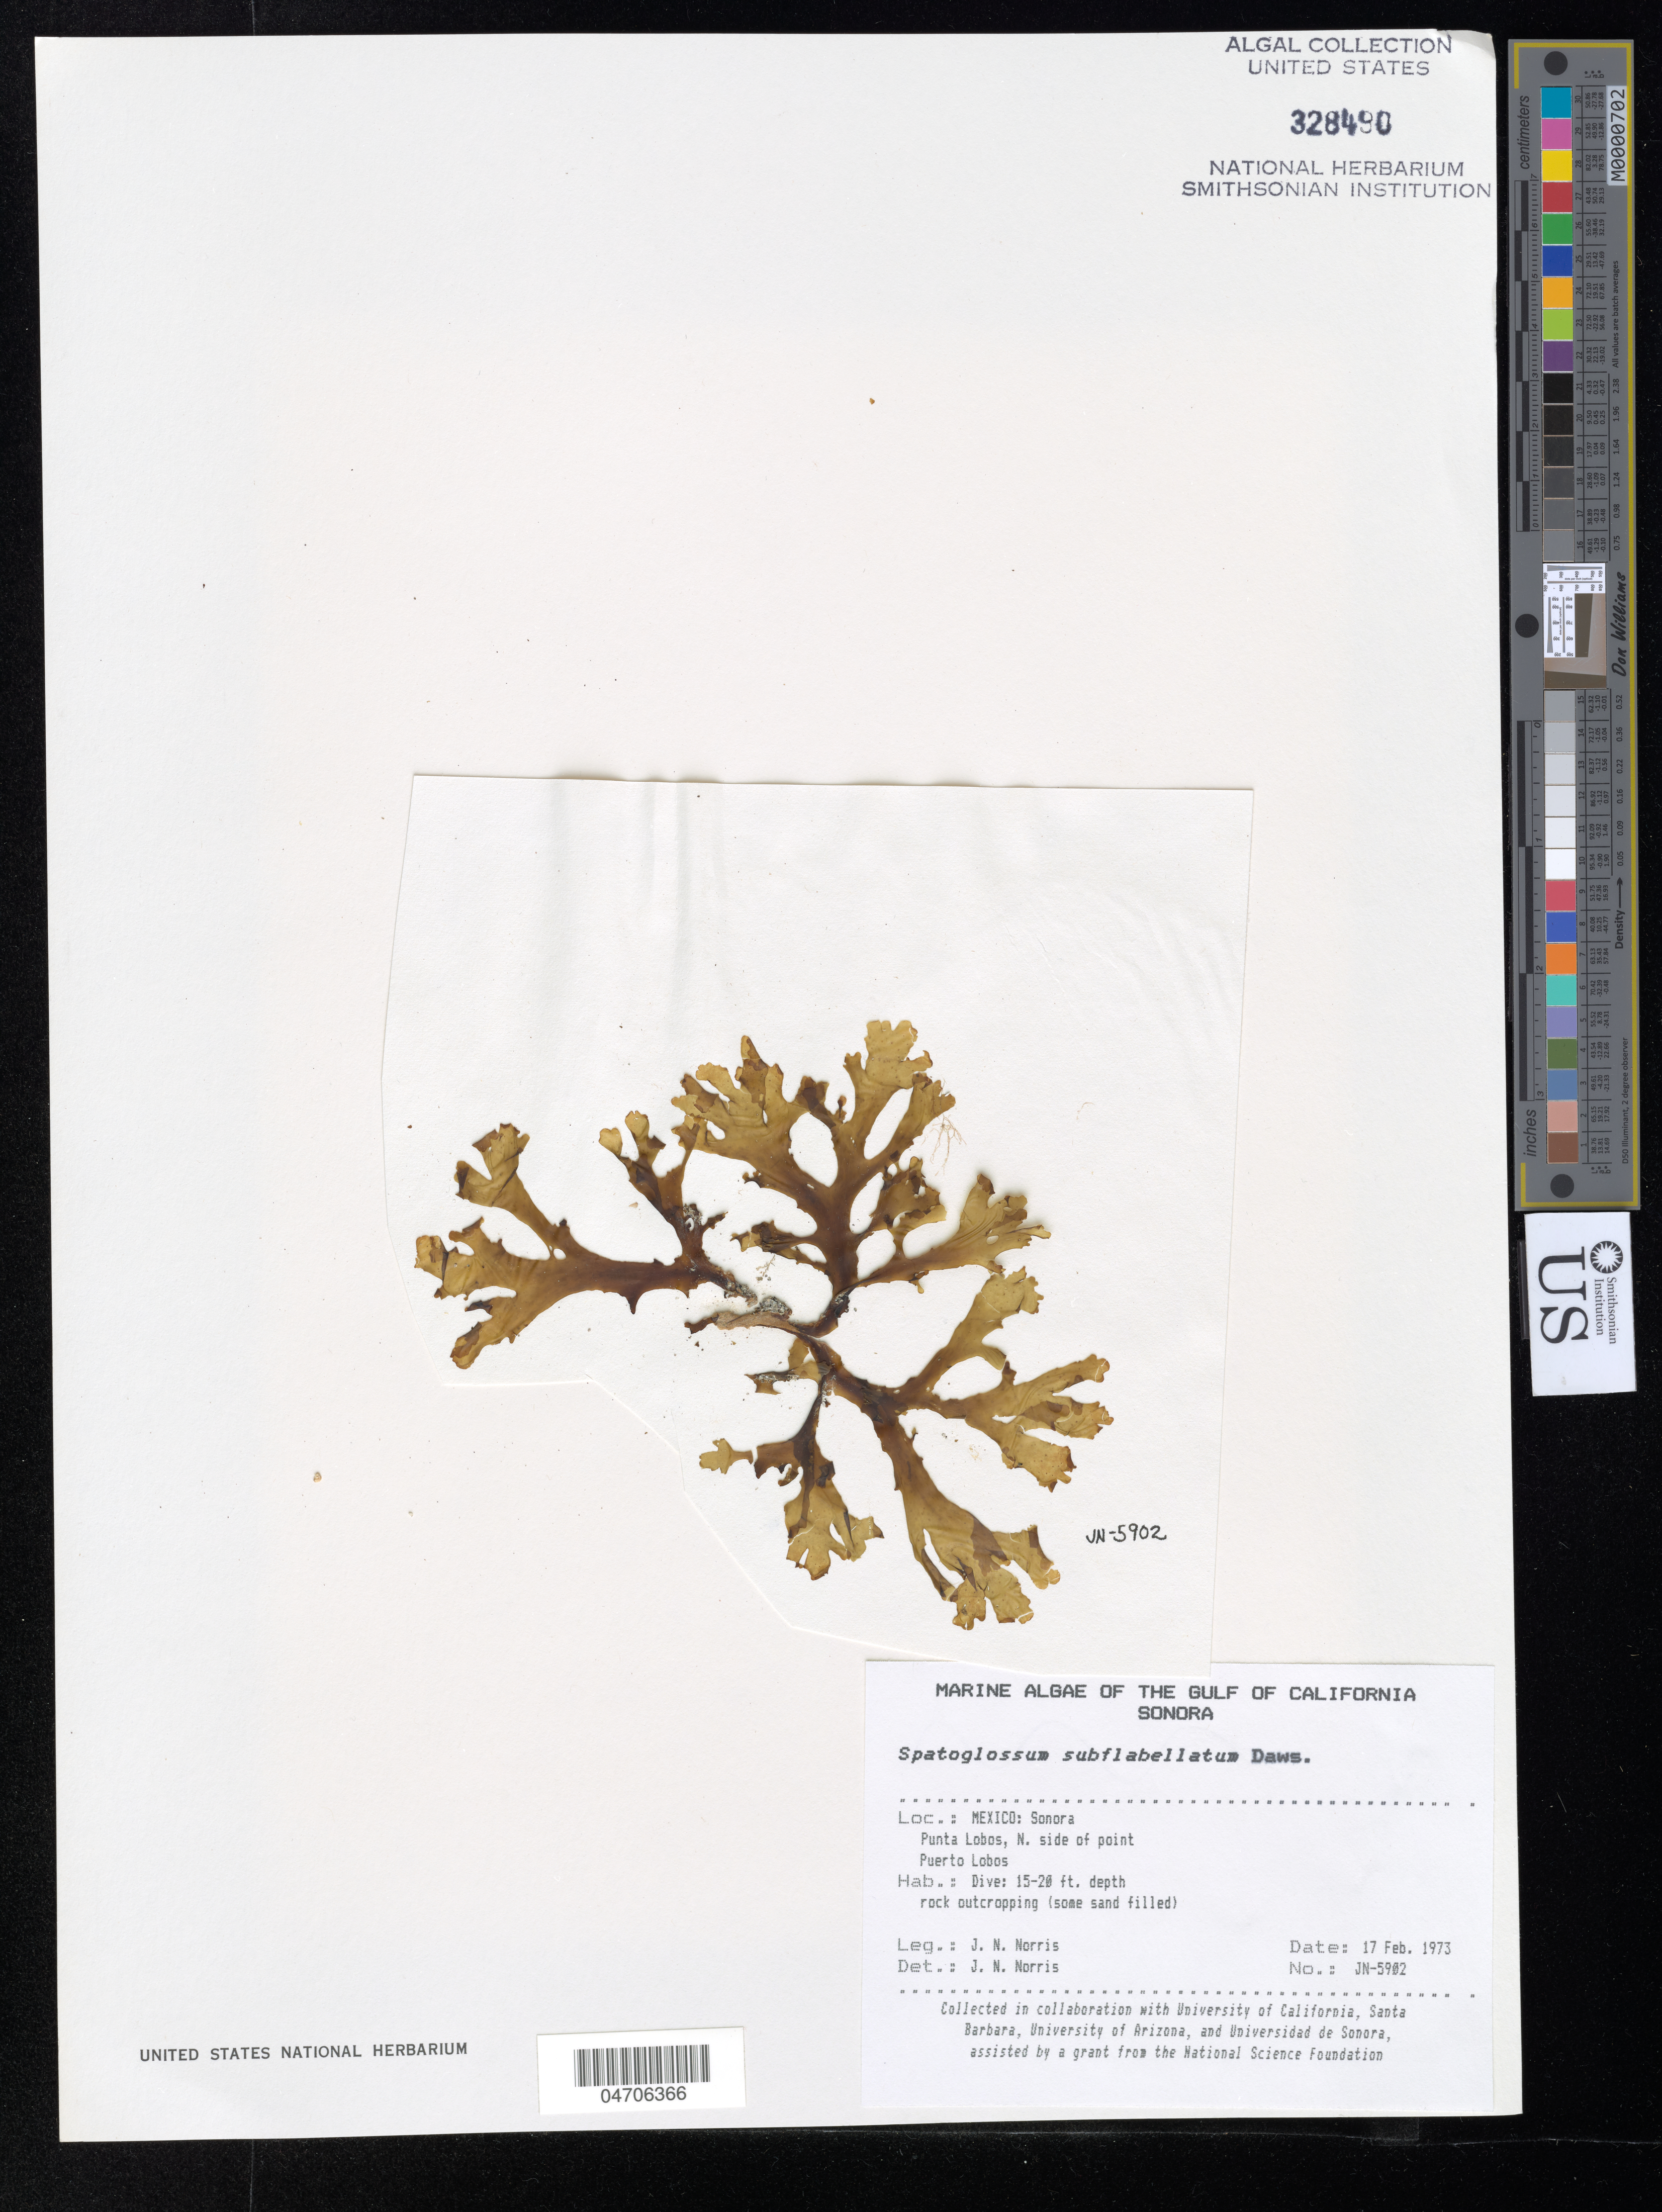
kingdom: Chromista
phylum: Ochrophyta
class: Phaeophyceae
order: Dictyotales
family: Dictyotaceae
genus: Spatoglossum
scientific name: Spatoglossum subflabellatum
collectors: J. Norris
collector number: JN-5902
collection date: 1973-02-17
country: Mexico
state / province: Sonora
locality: The Gulf of California Punta Lobos, N. side of point. Puerto Lobos.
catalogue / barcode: US 328490